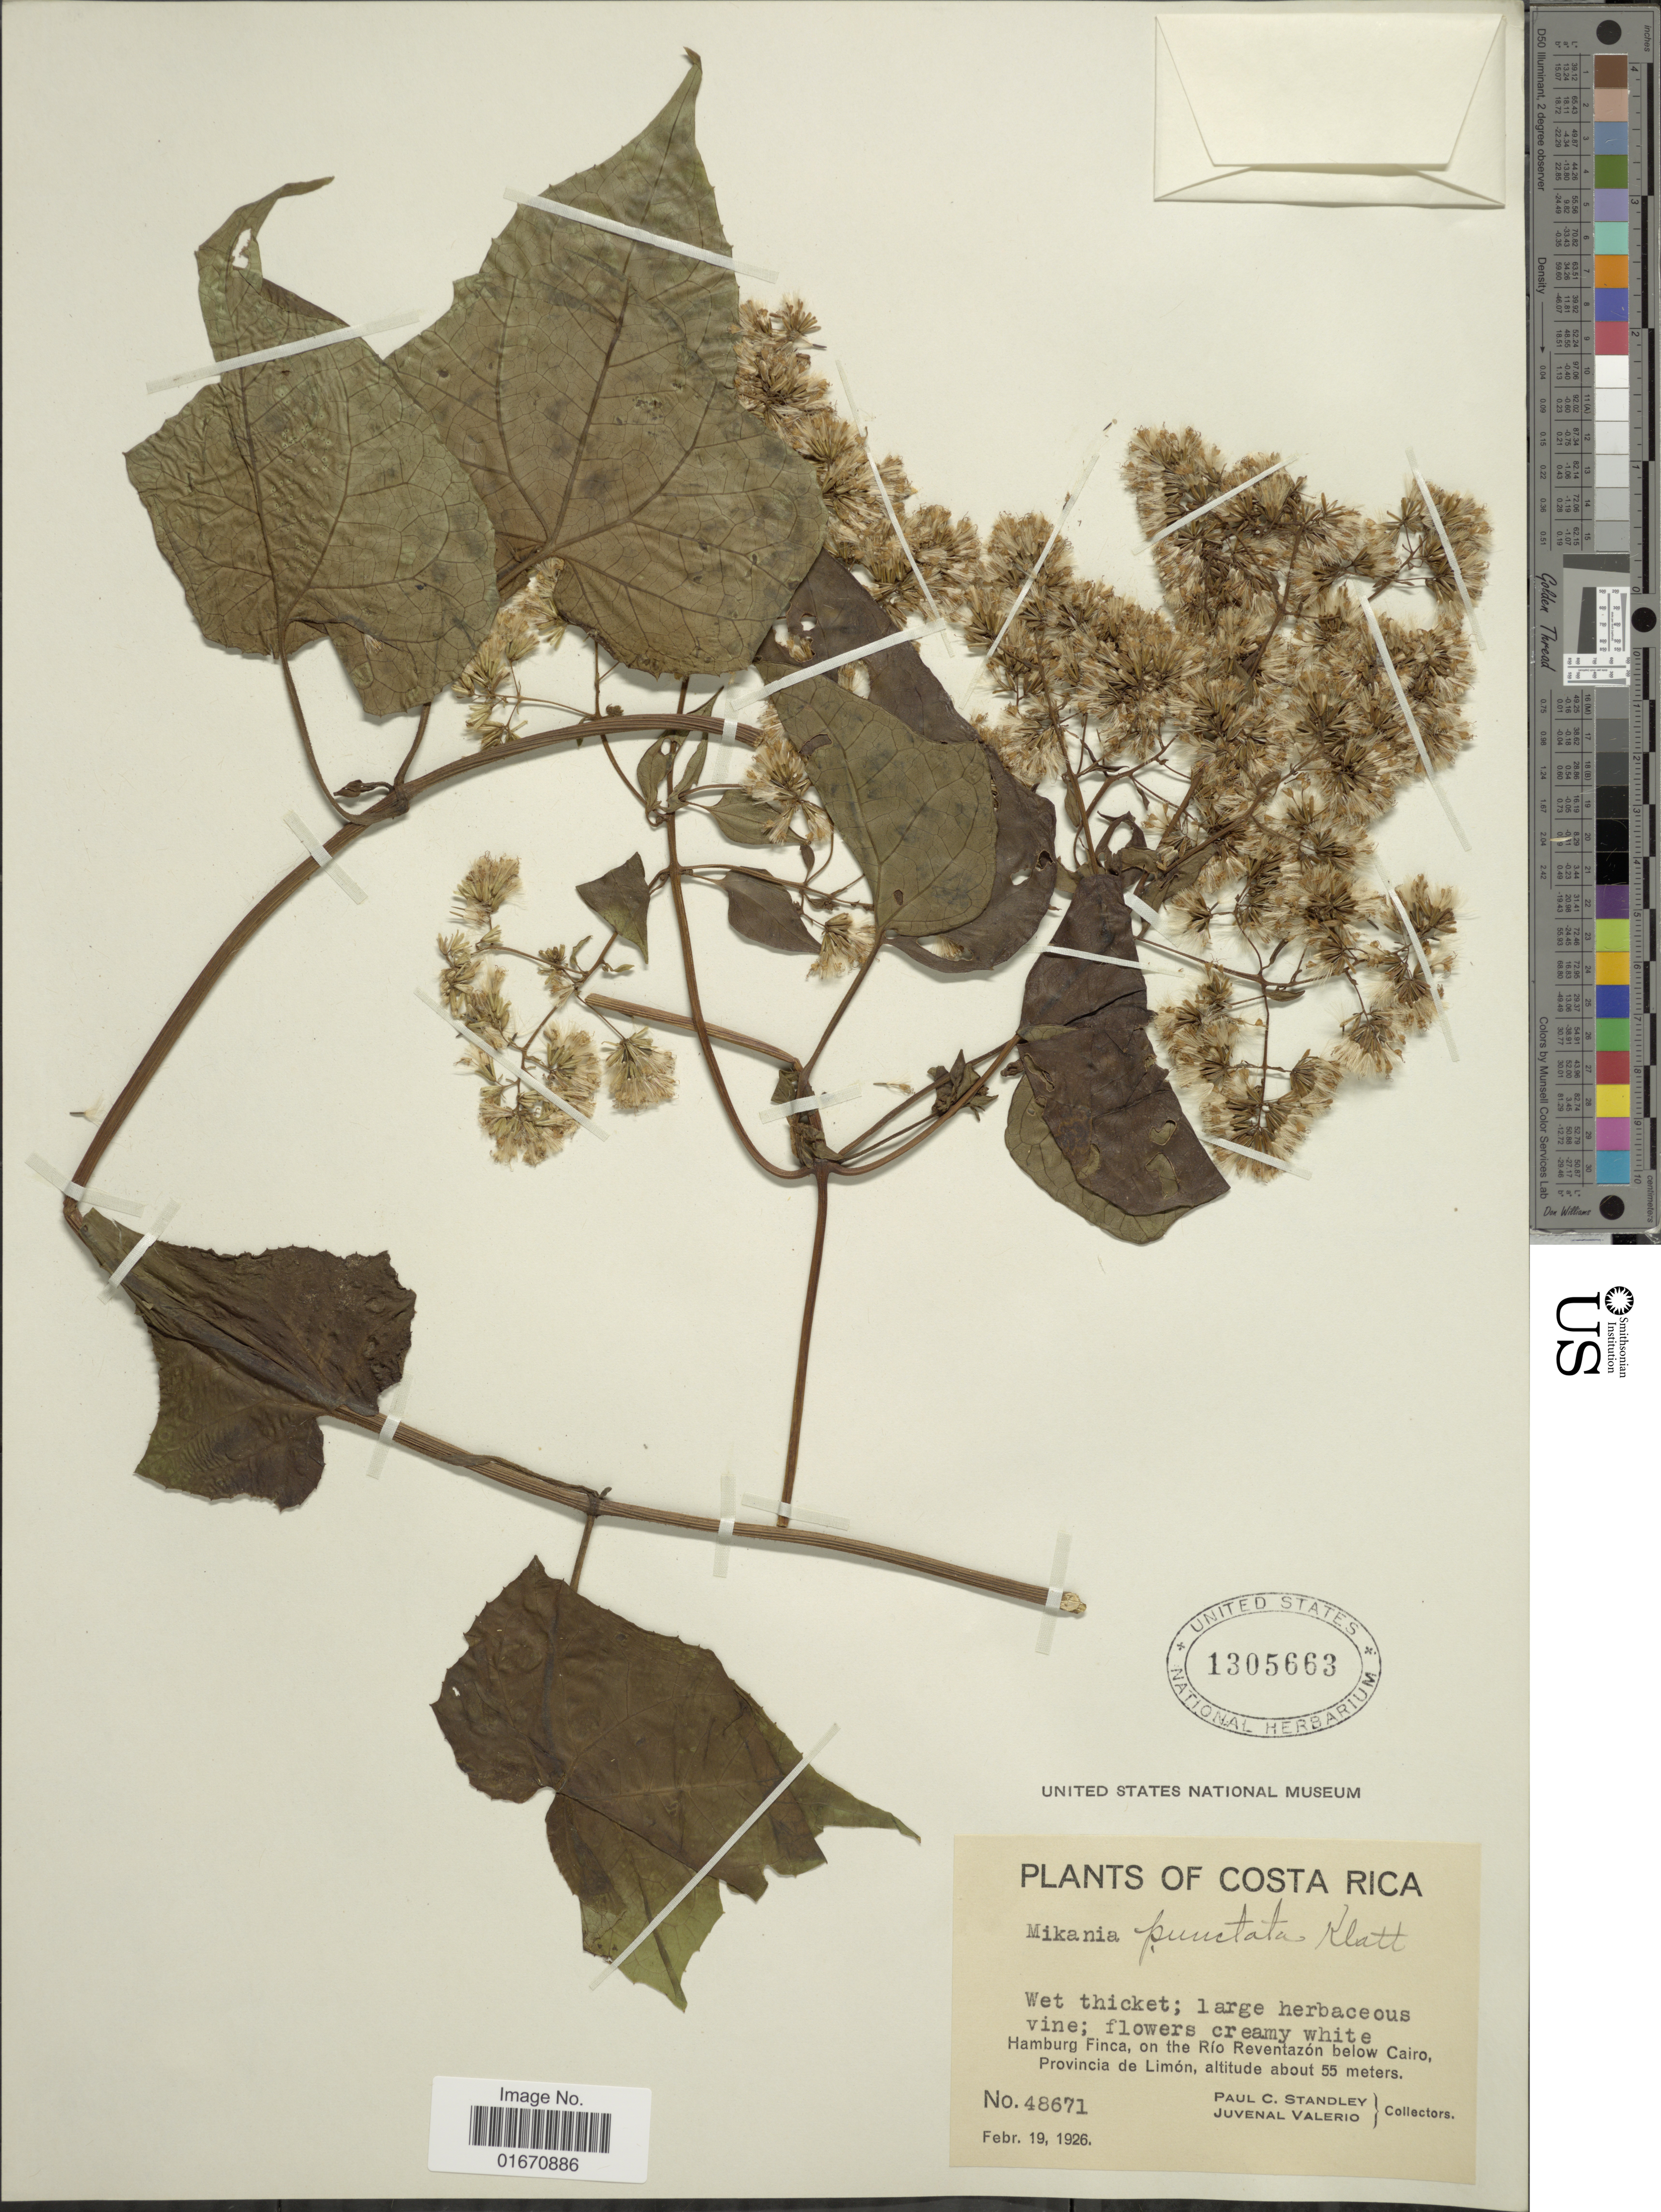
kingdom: Plantae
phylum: Tracheophyta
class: Magnoliopsida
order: Asterales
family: Asteraceae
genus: Mikania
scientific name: Mikania vitifolia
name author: DC.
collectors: P. C. Standley & J. Valerio R.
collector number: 48671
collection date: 1926-02-19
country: Costa Rica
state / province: Limón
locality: Hamburg Finca, on the Rio Reventazon below Cairo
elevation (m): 55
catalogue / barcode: US 1305663